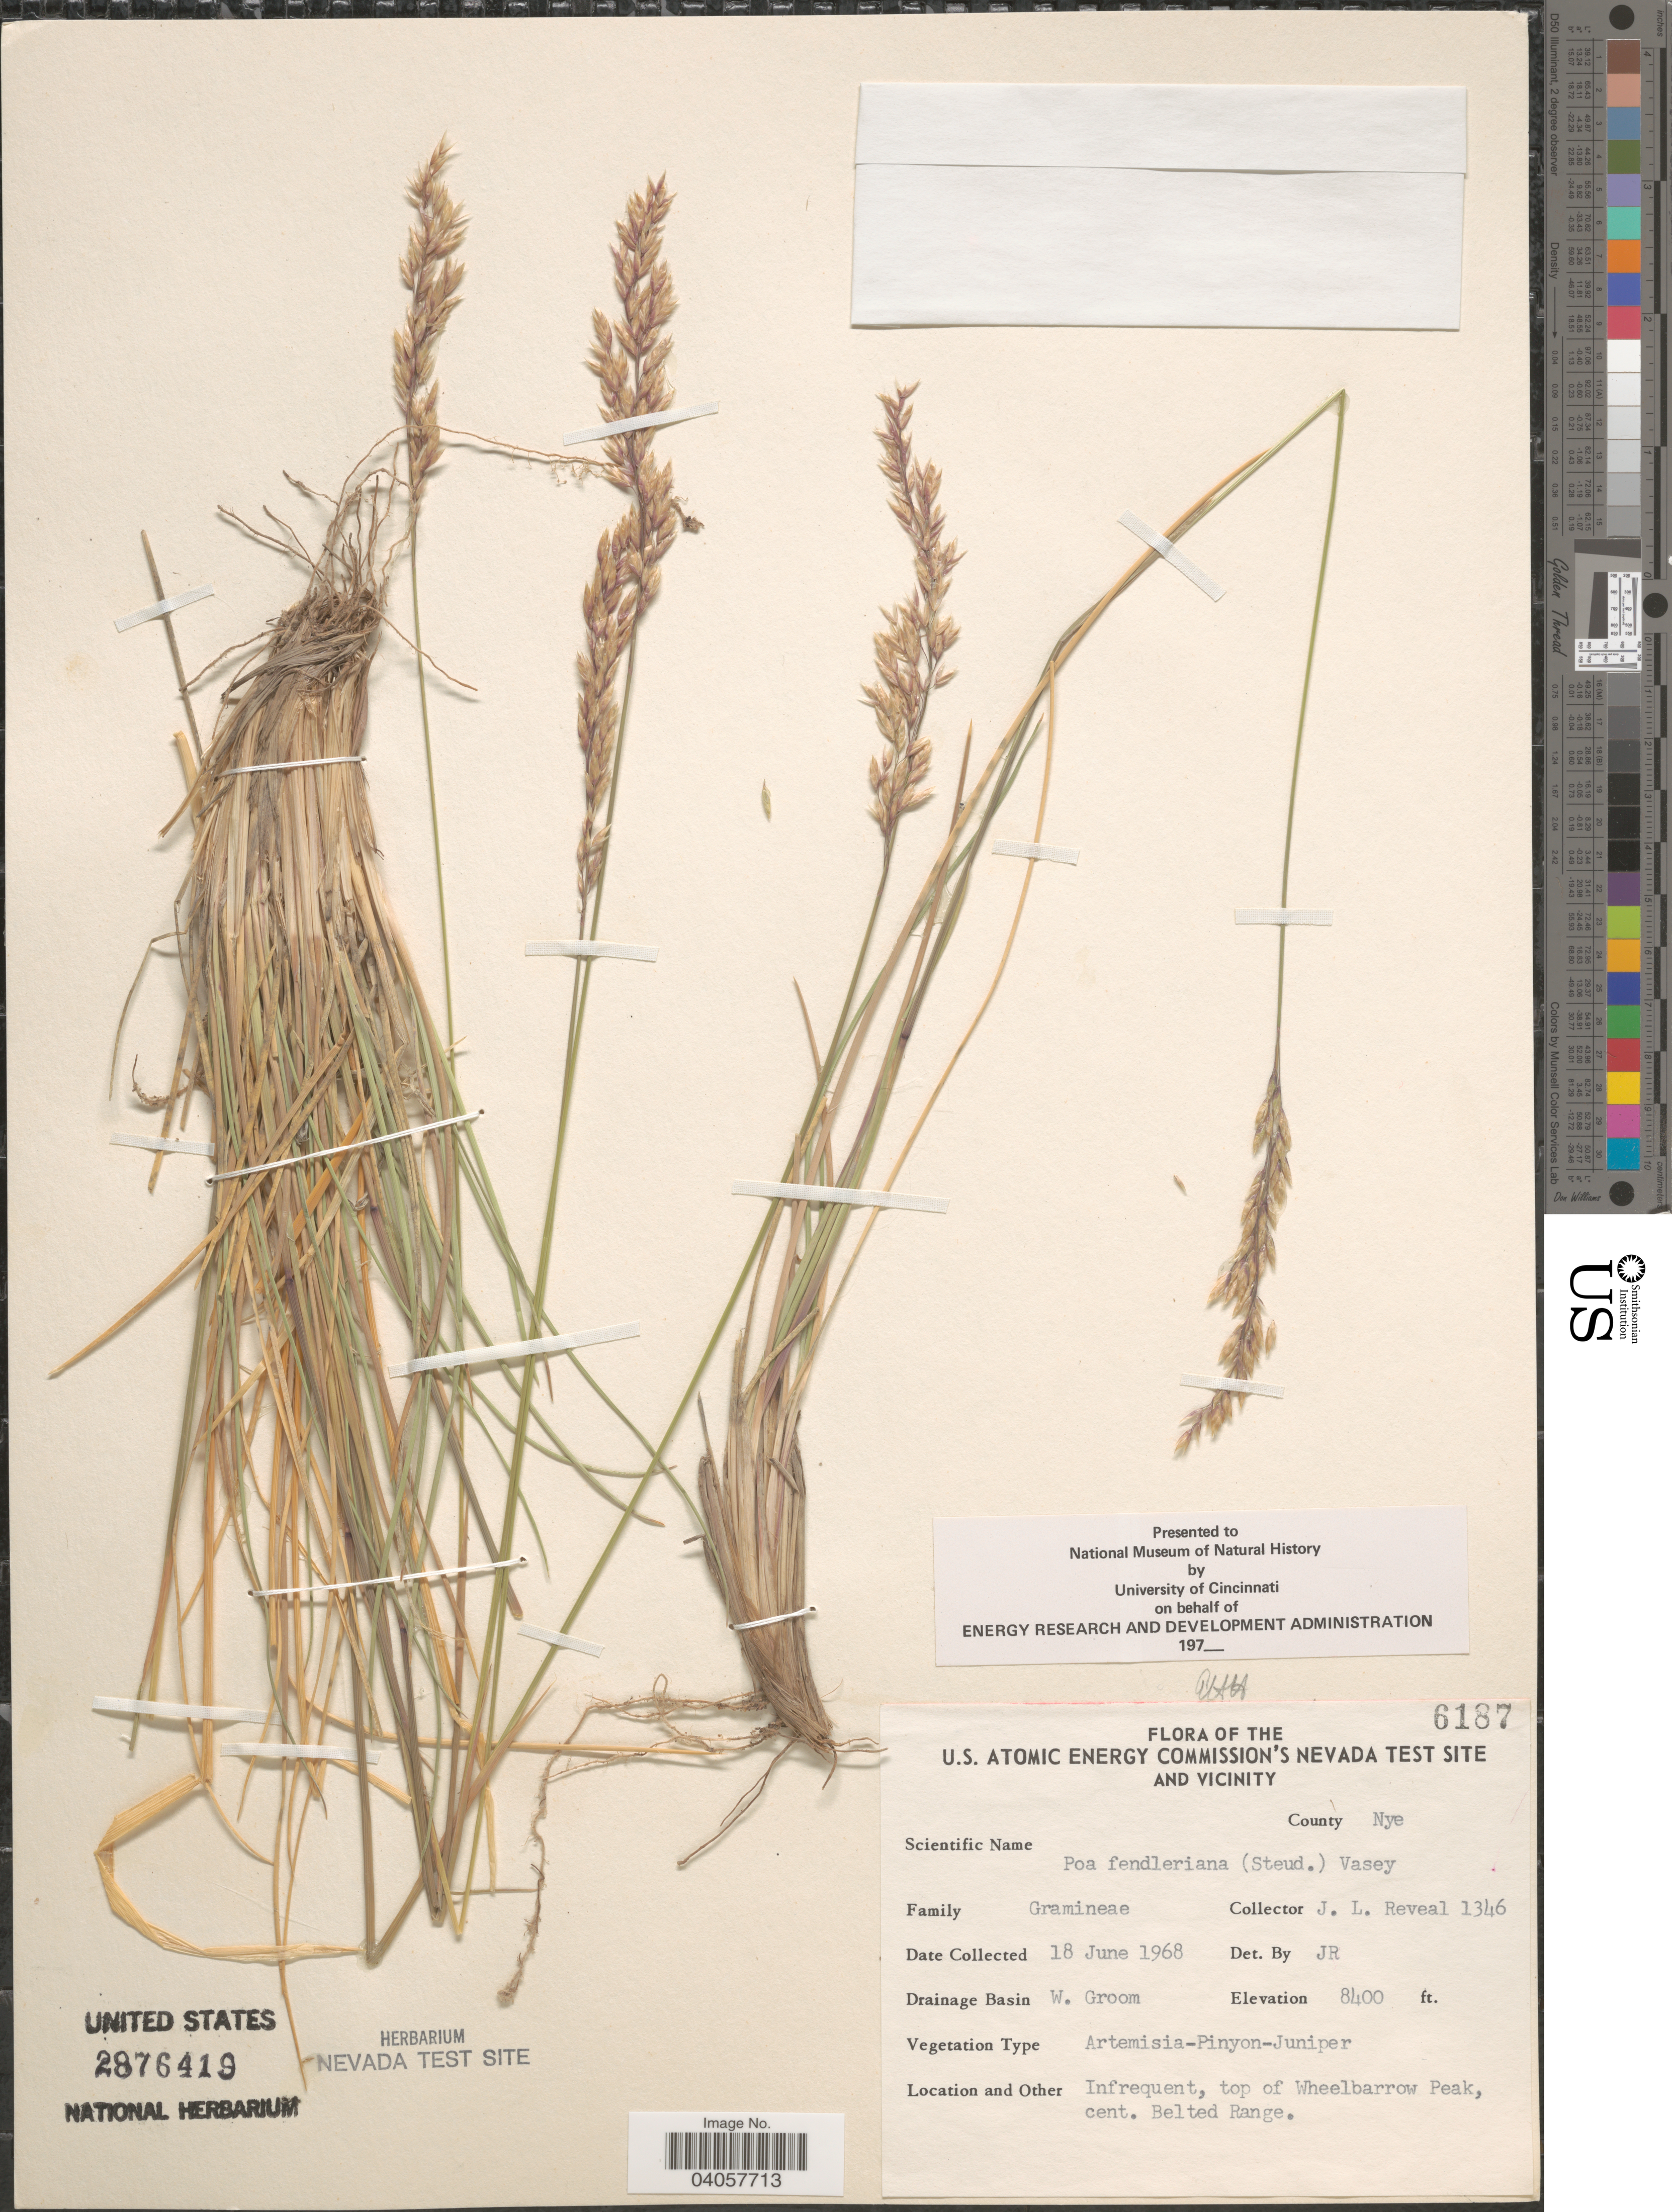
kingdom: Plantae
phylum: Tracheophyta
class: Liliopsida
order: Poales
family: Poaceae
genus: Poa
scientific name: Poa fendleriana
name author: (Steud.) Vasey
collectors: J. L. Reveal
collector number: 1346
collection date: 1968-06-18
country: United States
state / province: Nevada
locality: The U.S. Atomic Energy Commission's Nevada Test Site and vicinity. County Nye. Drainage Basin W. Groom. Top of Wheelbarrow Peak, cent. Belted Range.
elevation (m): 2560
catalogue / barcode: US 2876419